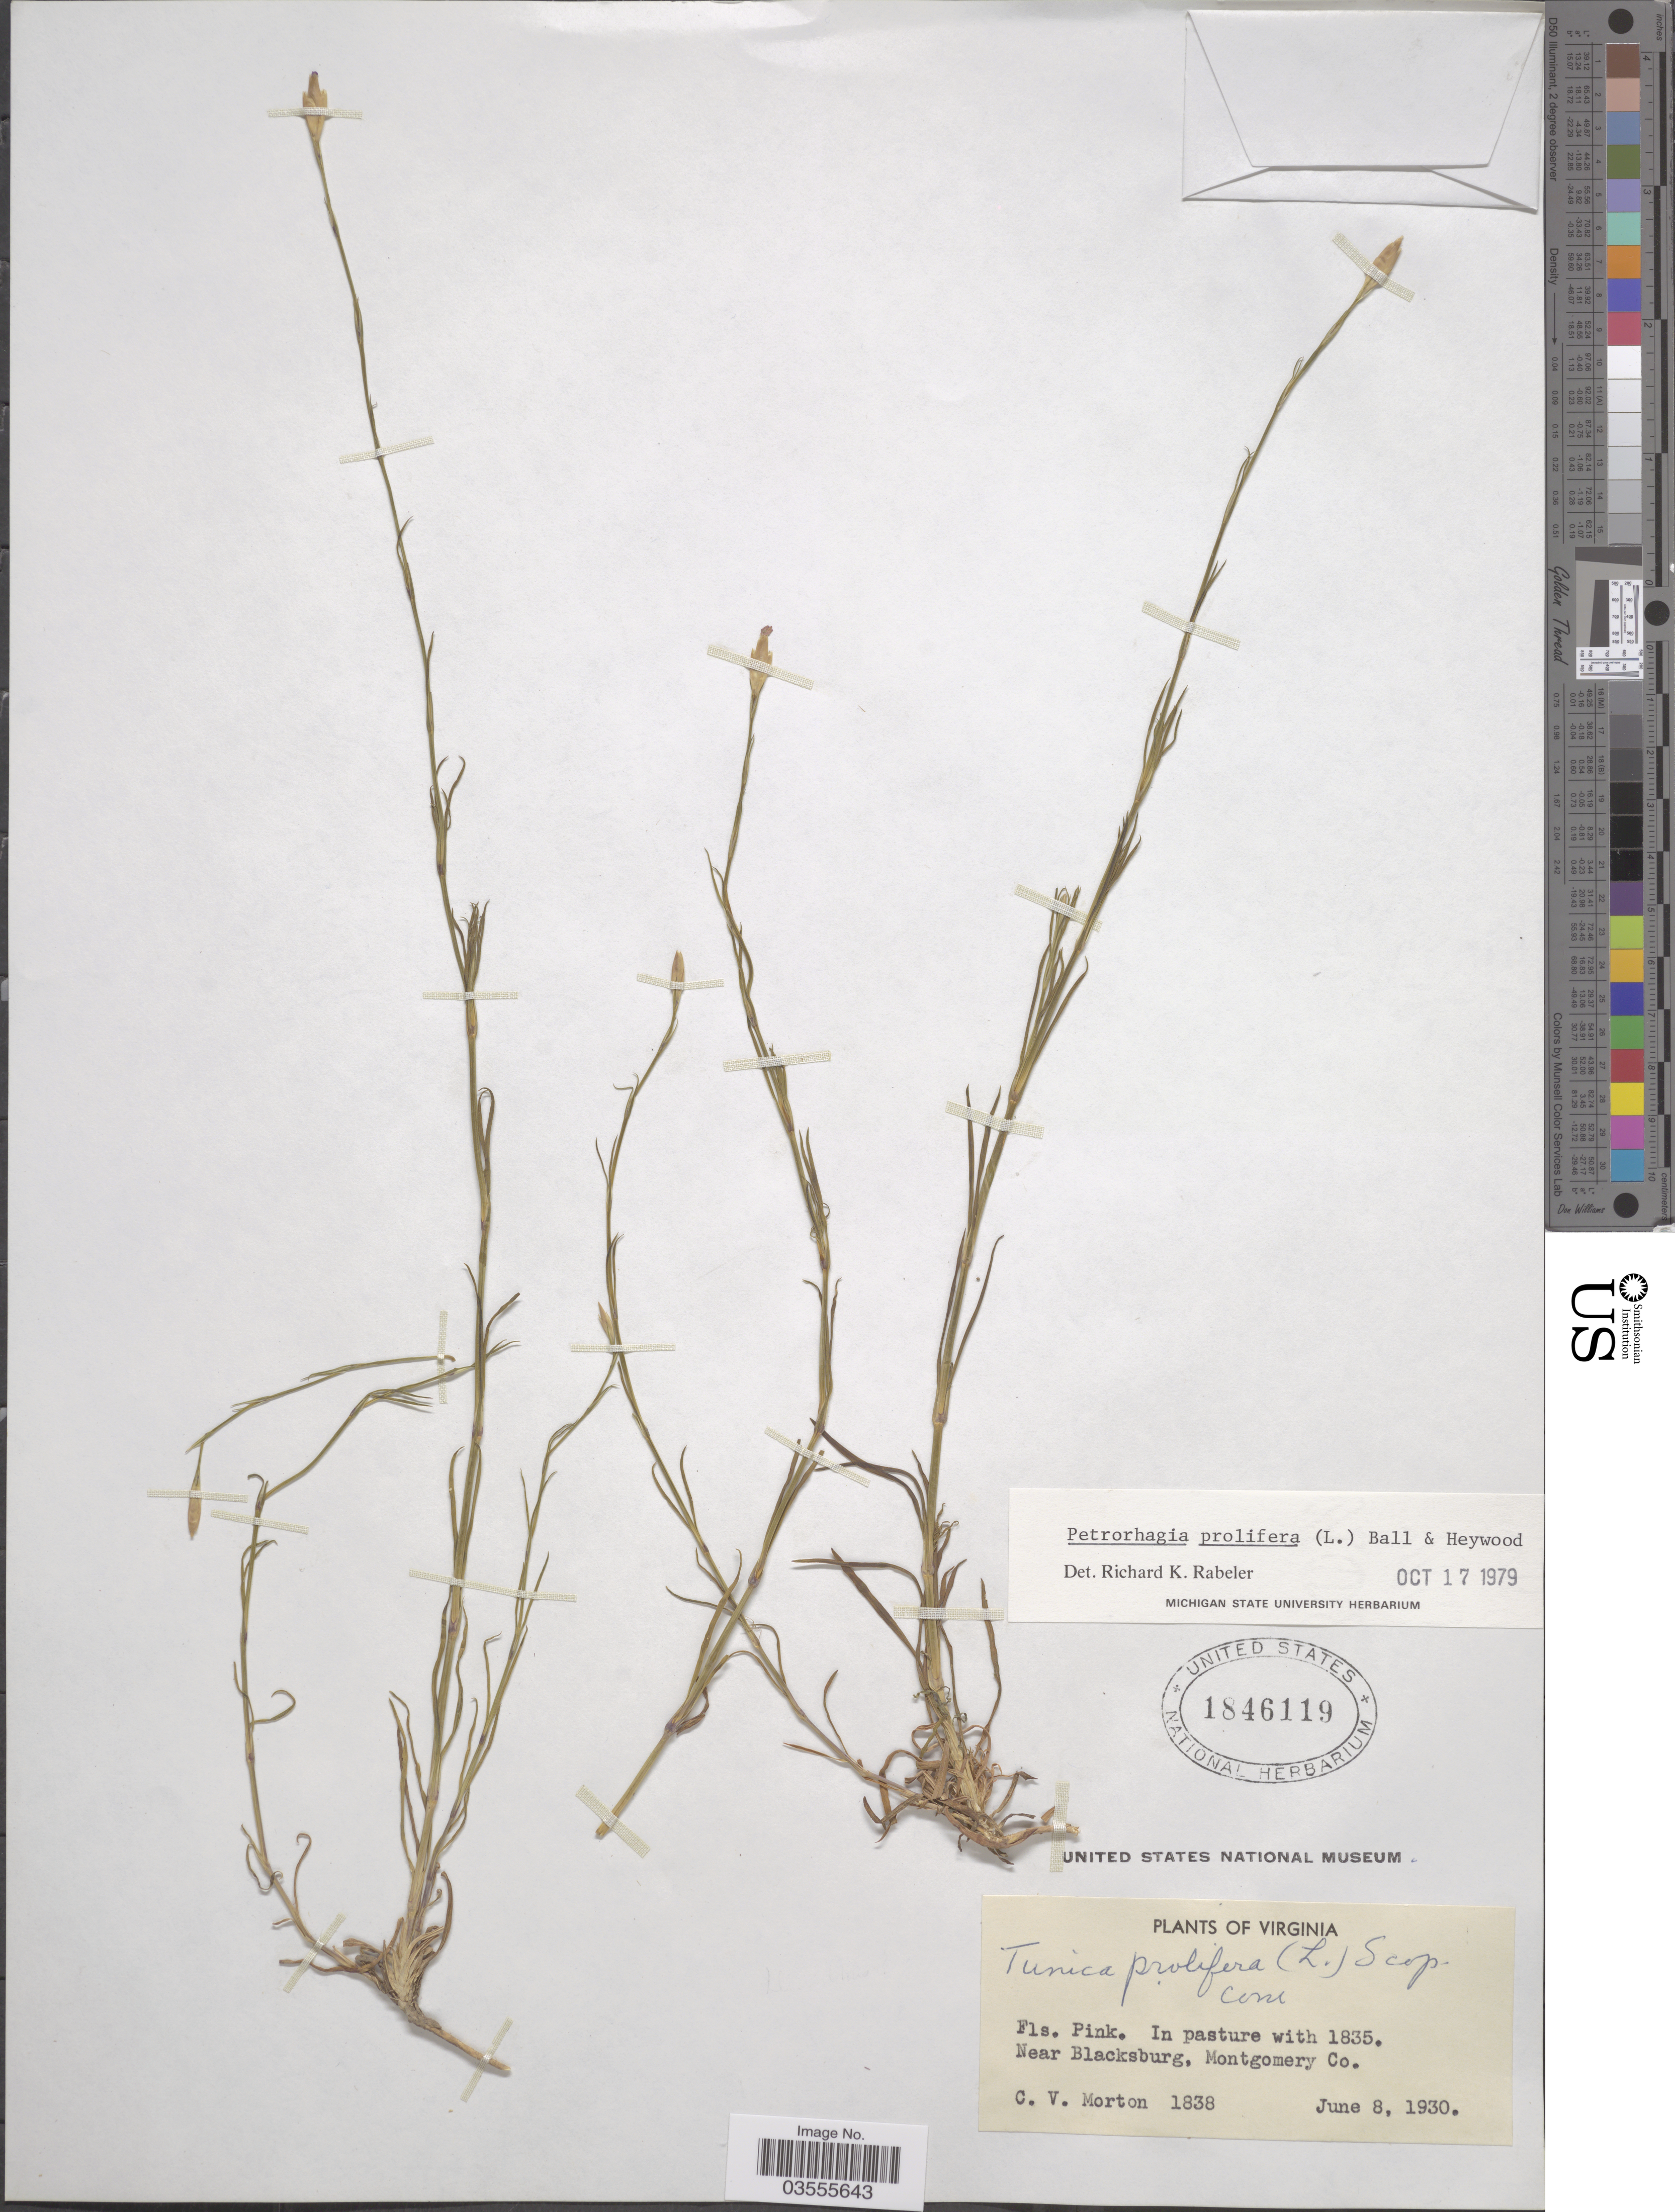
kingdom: Plantae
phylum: Tracheophyta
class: Magnoliopsida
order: Caryophyllales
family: Caryophyllaceae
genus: Petrorhagia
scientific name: Petrorhagia prolifera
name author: (L.) P.W. Ball & Heywood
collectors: C. V. Morton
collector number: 1838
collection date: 1930-06-08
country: United States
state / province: Virginia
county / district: Montgomery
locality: Near Blacksburg, Montgomery Co.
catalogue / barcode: US 1846119